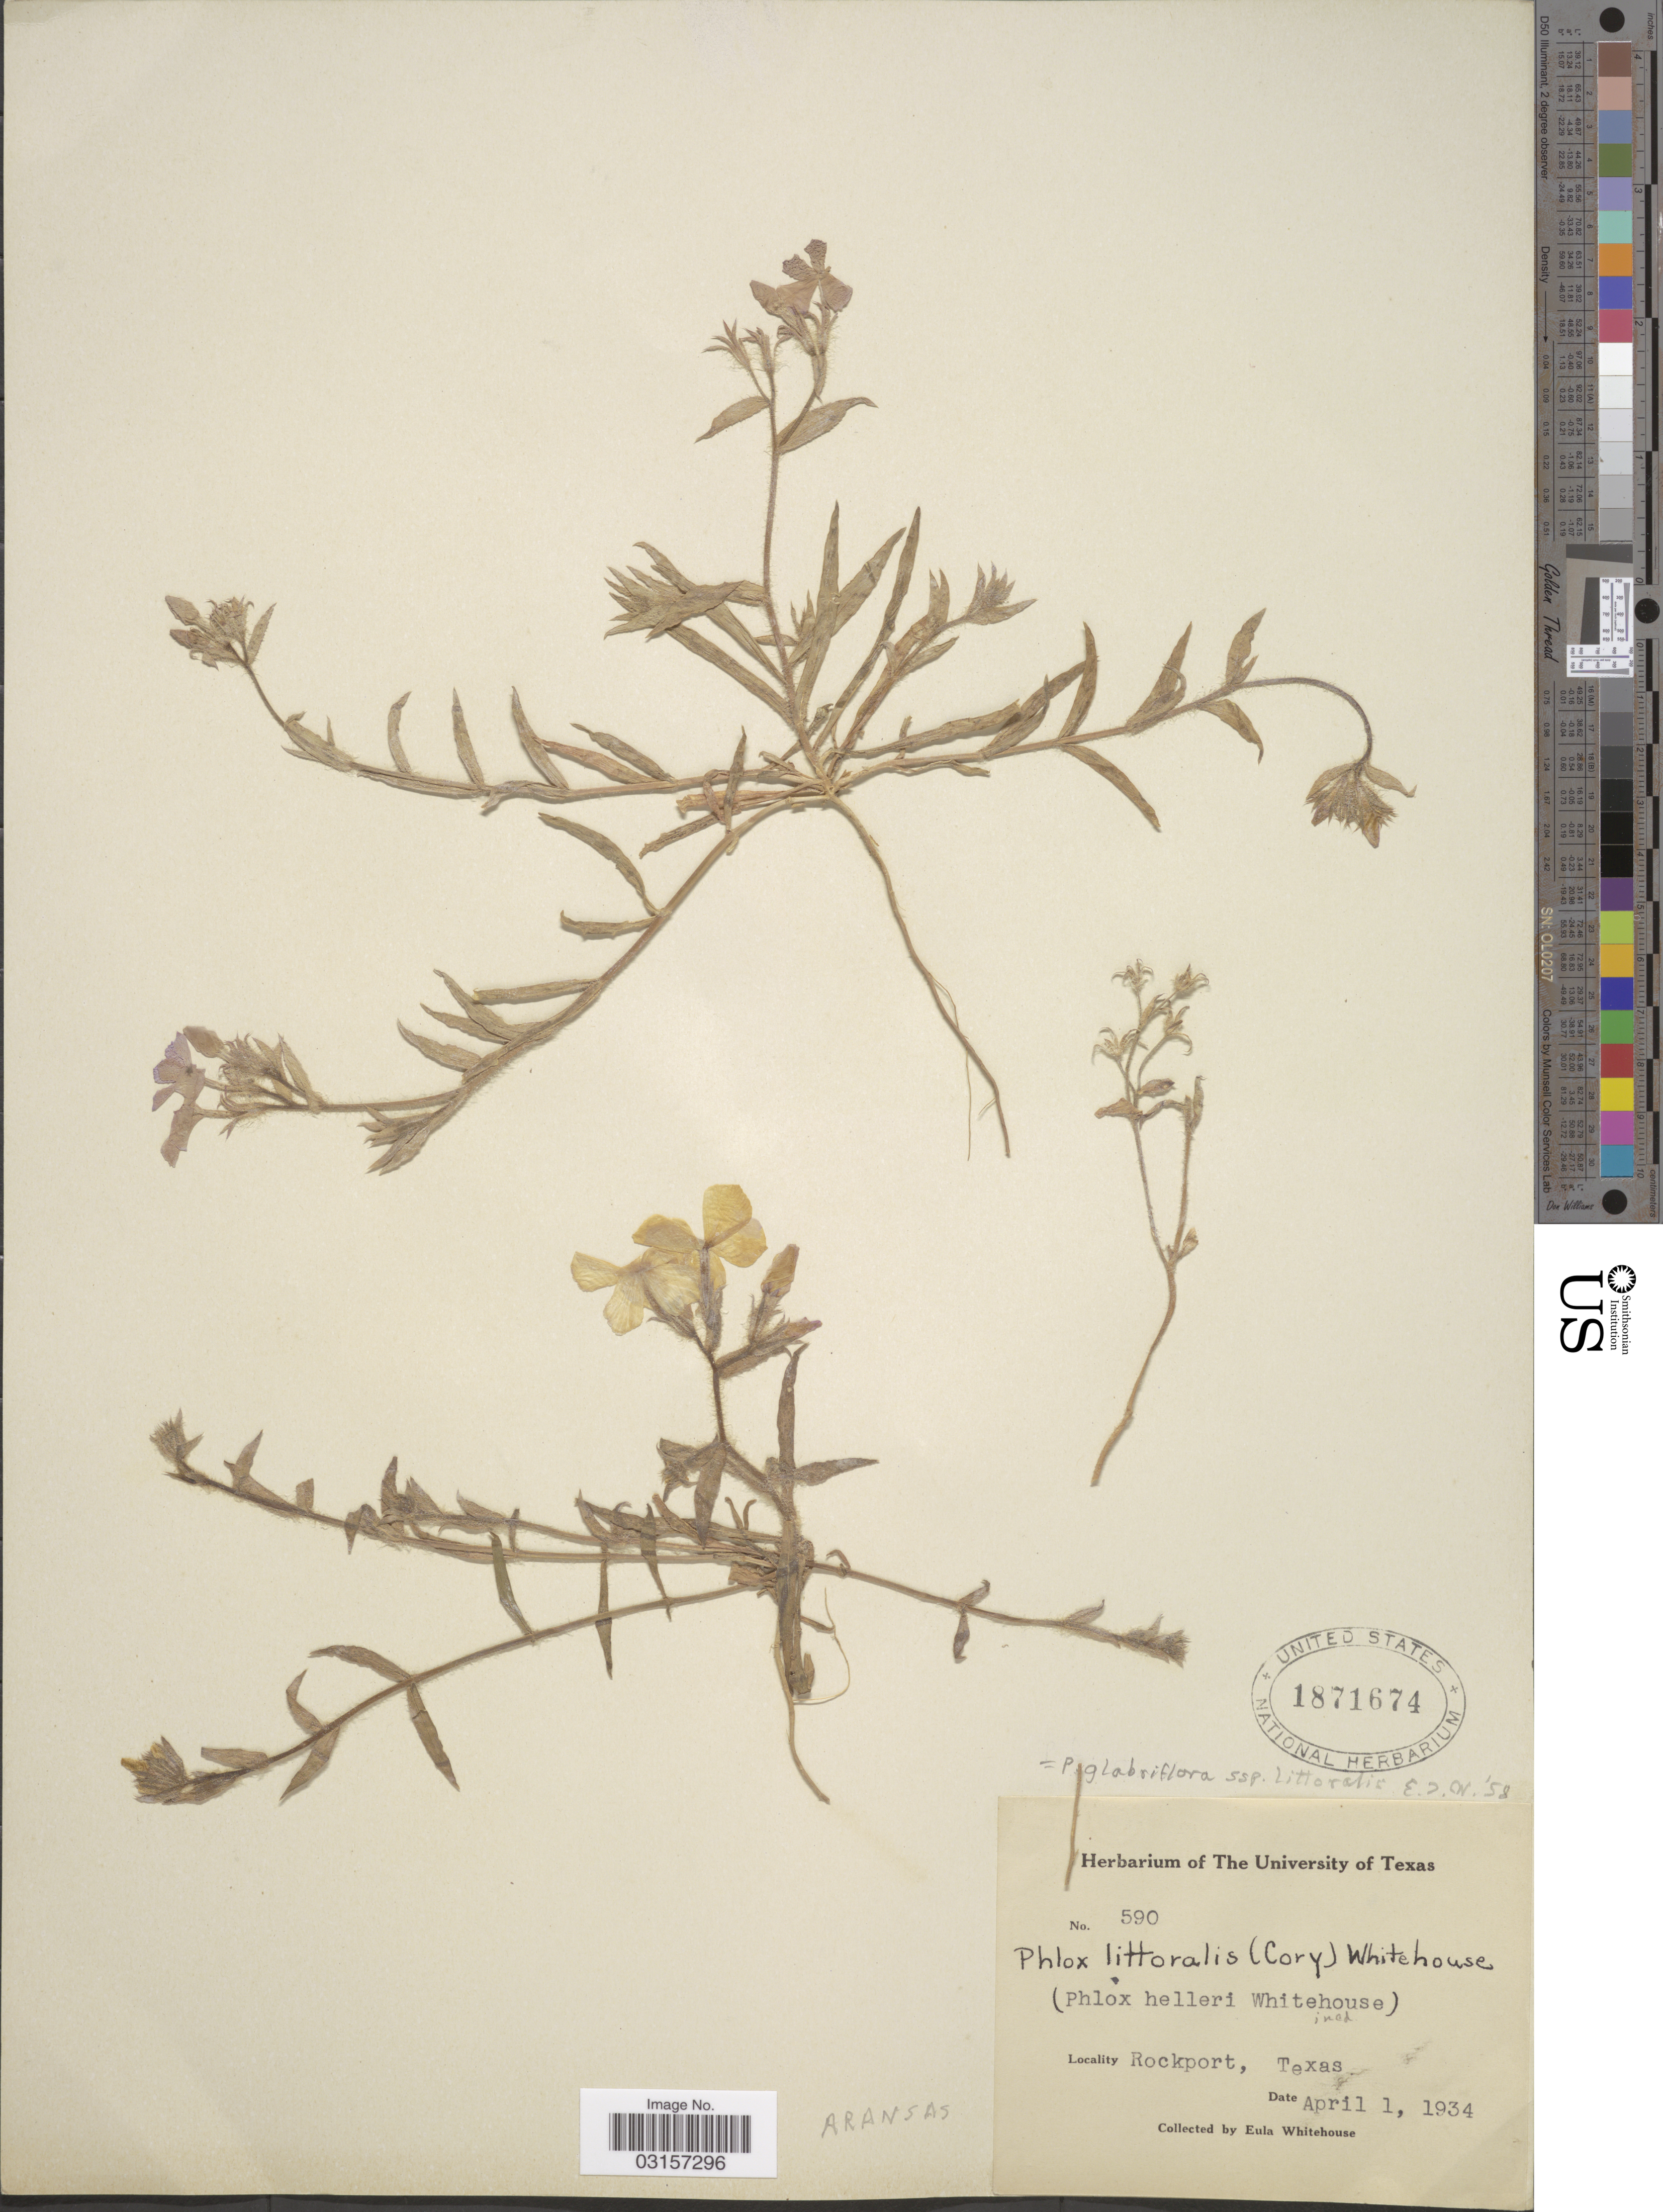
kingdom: Plantae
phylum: Tracheophyta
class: Magnoliopsida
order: Ericales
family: Polemoniaceae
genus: Phlox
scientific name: Phlox glabriflora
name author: (Brand) Whitehouse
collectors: E. Whitehouse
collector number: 590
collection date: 1934-04-01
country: United States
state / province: Texas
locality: Rockport. Aransas.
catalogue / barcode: US 1871674